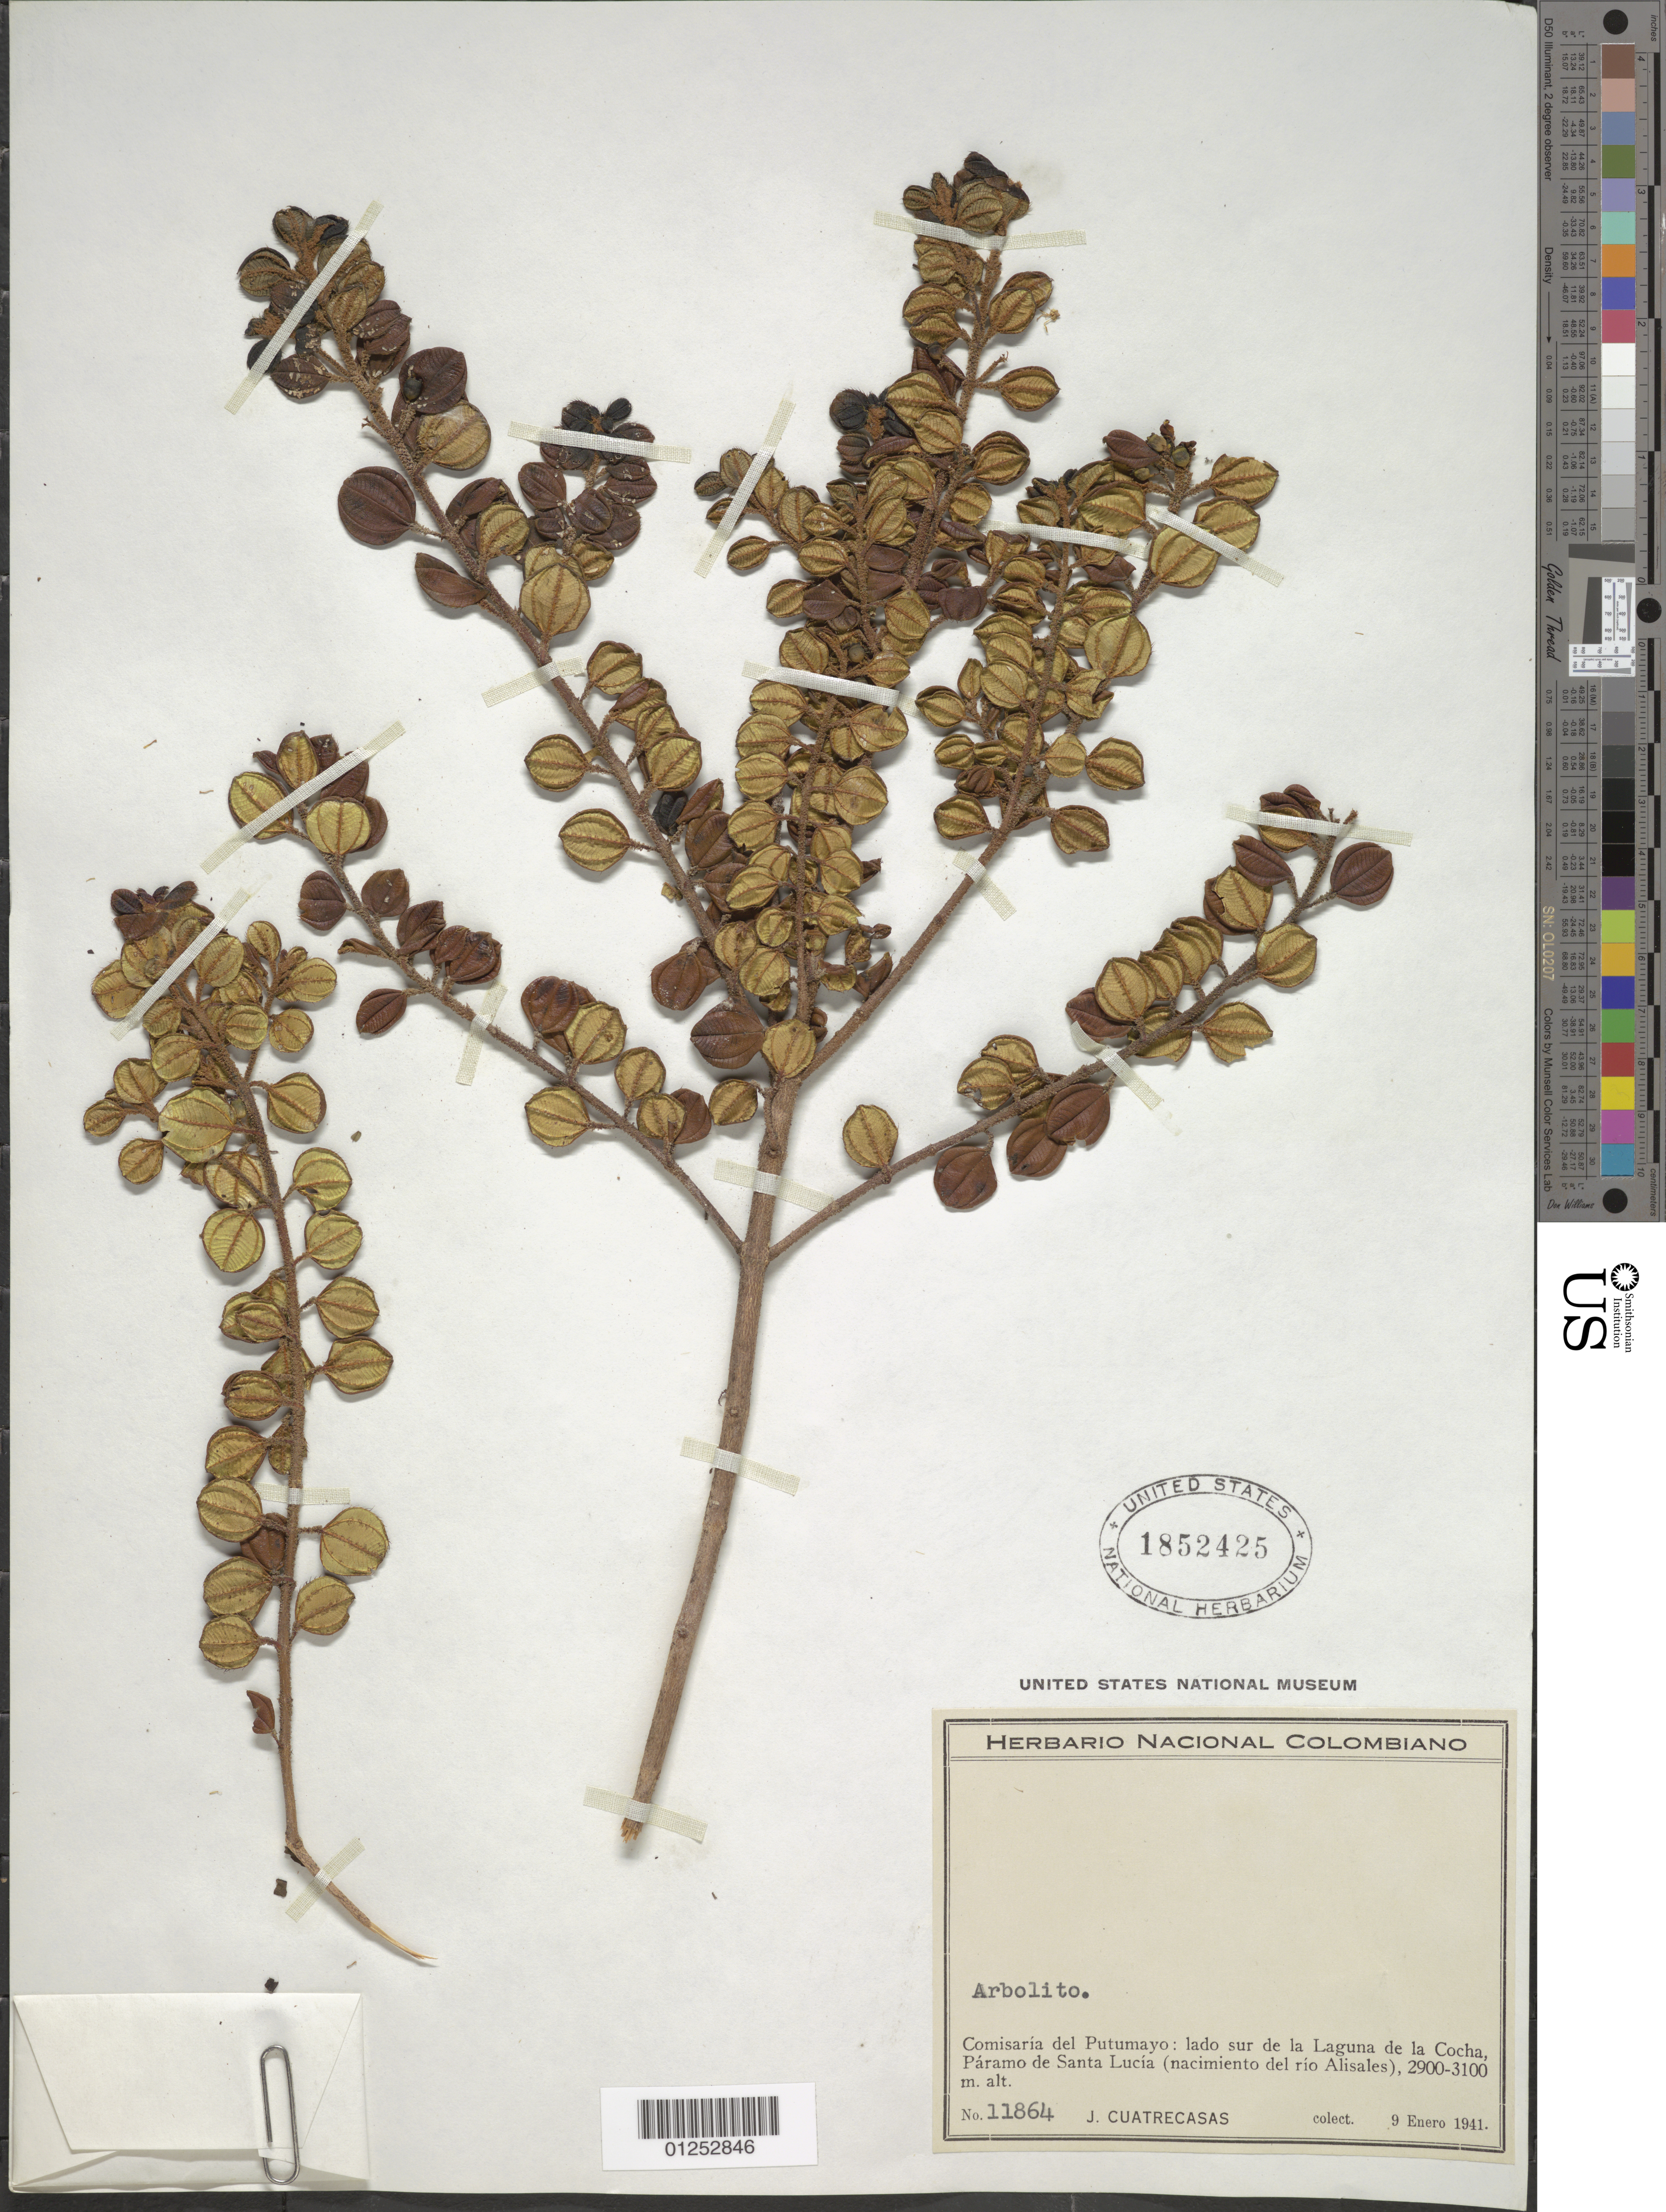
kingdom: Plantae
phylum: Tracheophyta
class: Magnoliopsida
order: Myrtales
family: Melastomataceae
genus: Miconia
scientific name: Miconia bordoncilloana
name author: Lozano & M.E. Morales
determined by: Posada- Herrera, F. M.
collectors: J. Cuatrecasas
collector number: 11864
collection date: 1941-01-09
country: Colombia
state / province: Putumayo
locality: lado sur de la Laguna de la Cocha, Páramo de Santa Lucía (nacimiento del río Alisales)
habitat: Paramo.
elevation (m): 2900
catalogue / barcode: US 1852425